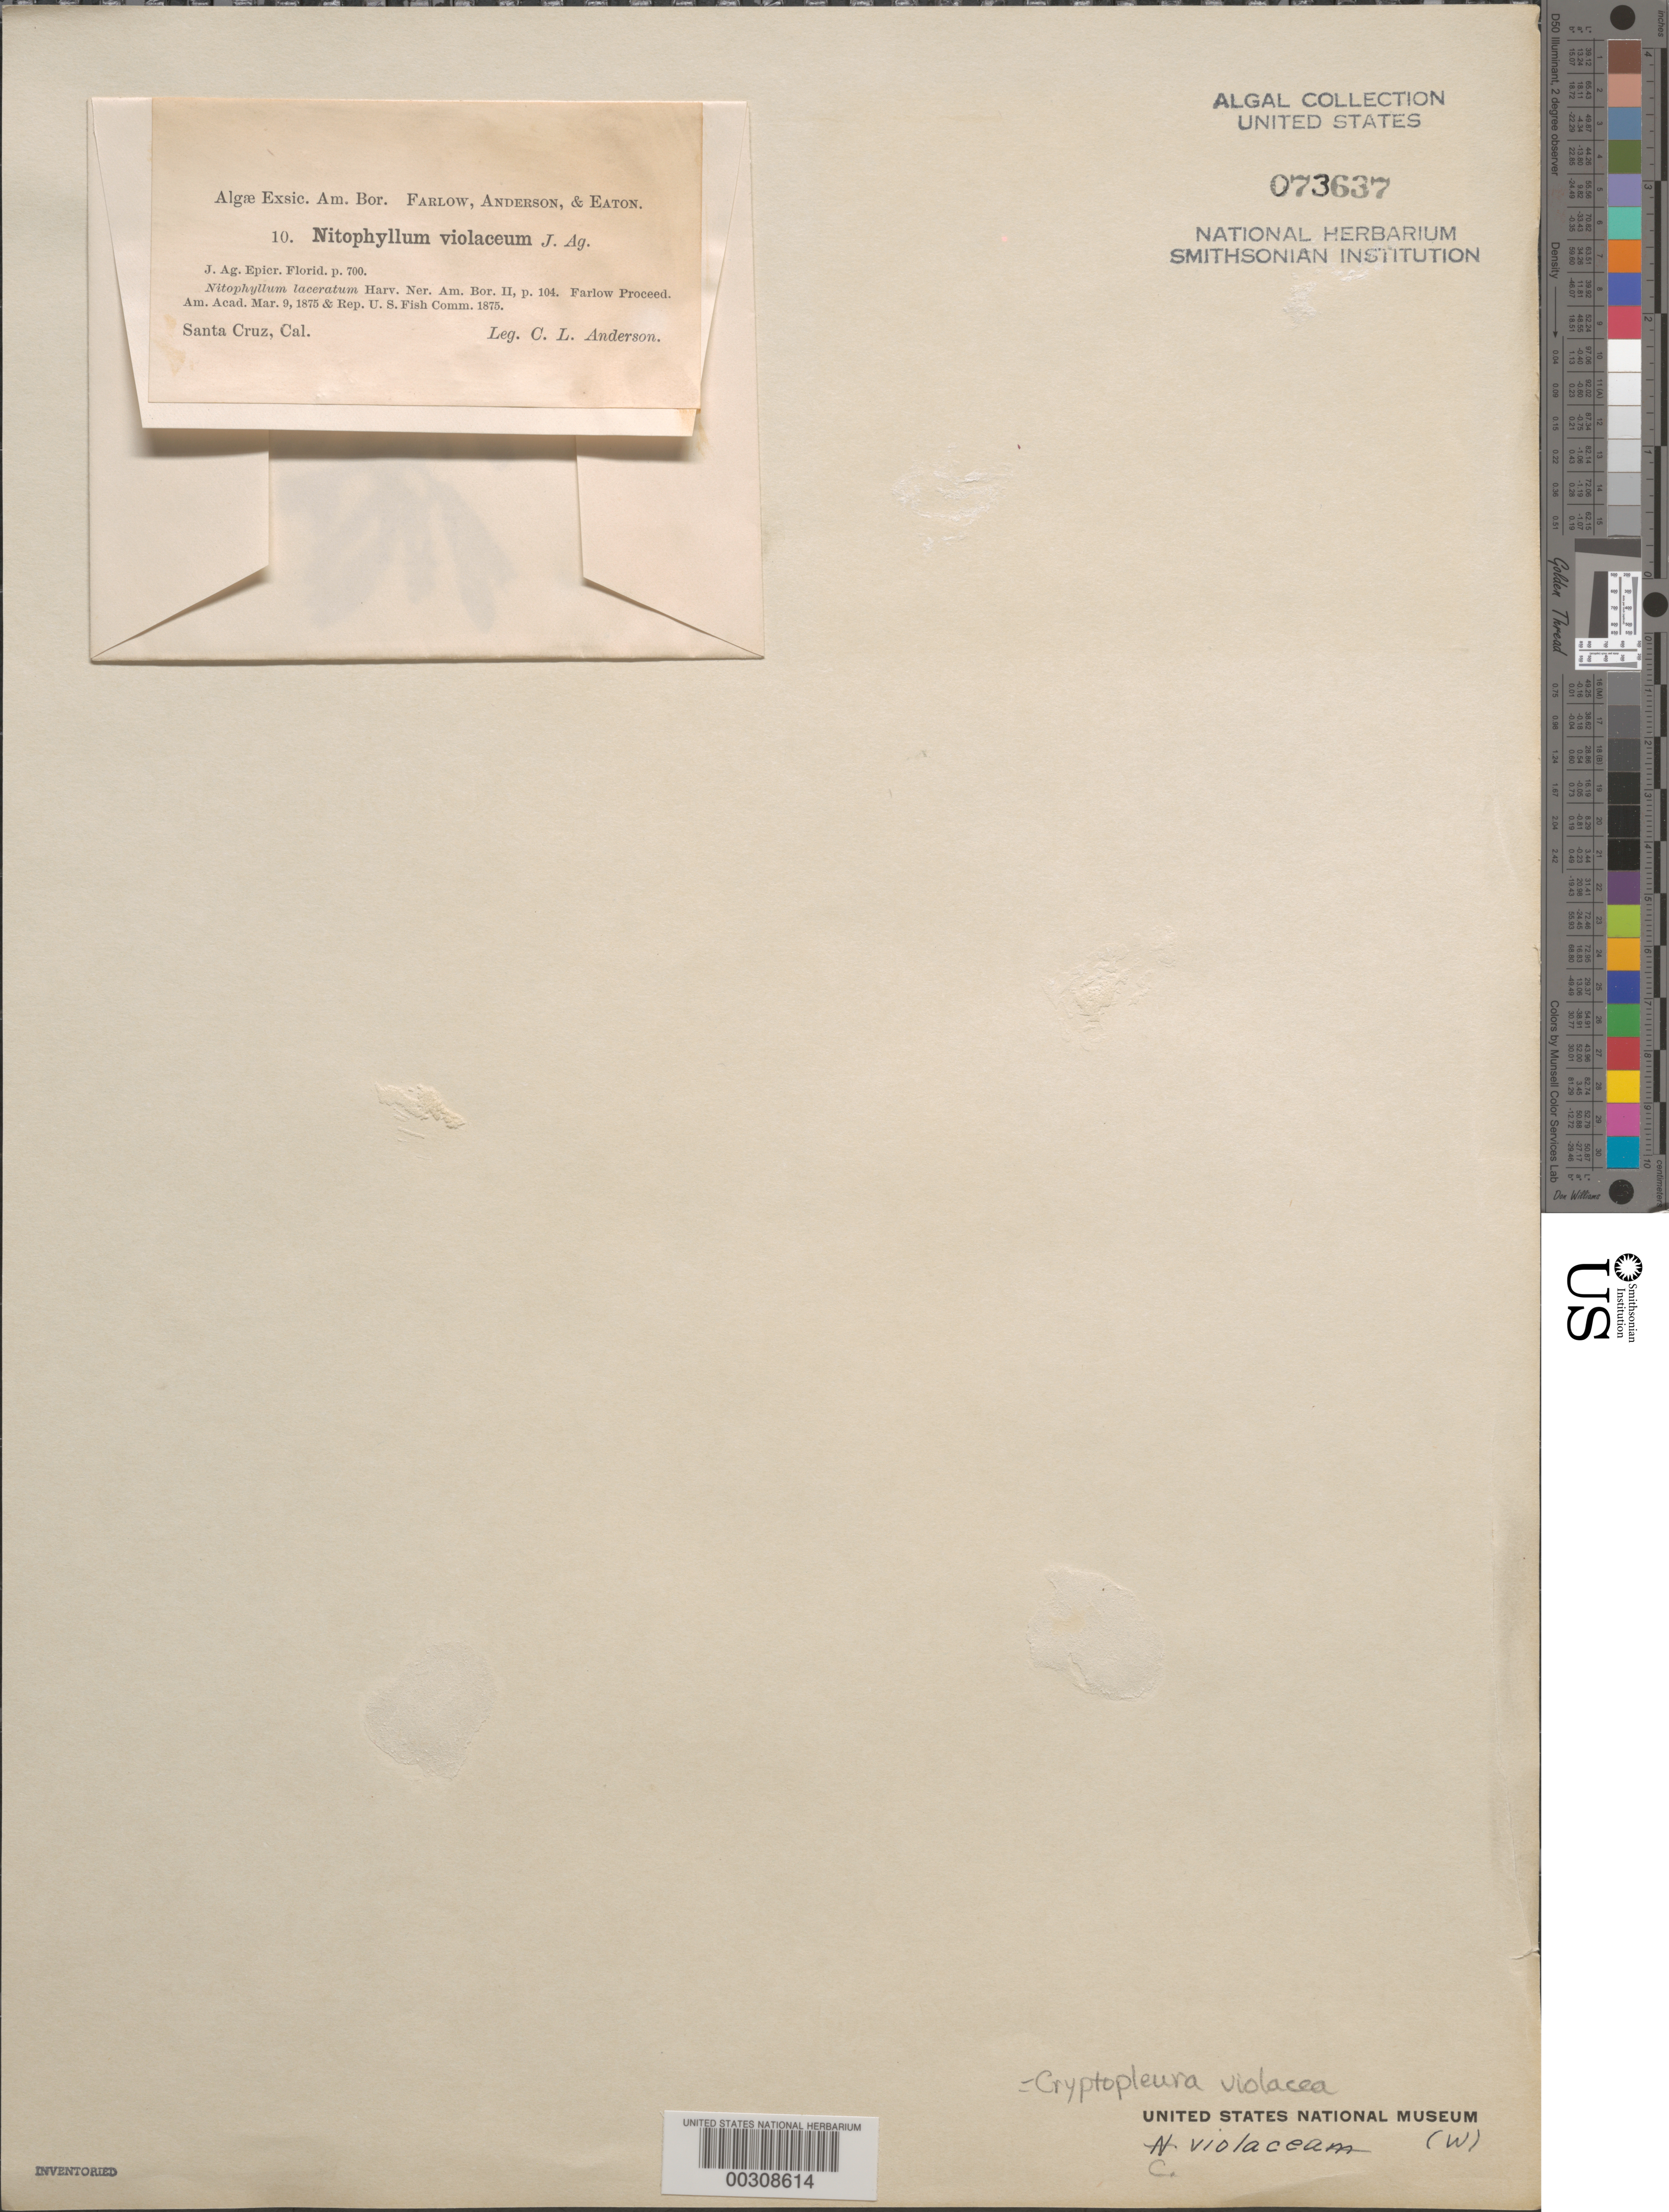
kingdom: Plantae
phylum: Rhodophyta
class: Florideophyceae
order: Ceramiales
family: Delesseriaceae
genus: Cryptopleura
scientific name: Cryptopleura violacea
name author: (J. Ag.) Kylin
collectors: C. L. Anderson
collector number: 10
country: United States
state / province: California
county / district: Santa Cruz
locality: Santa Cruz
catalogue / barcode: US 73637